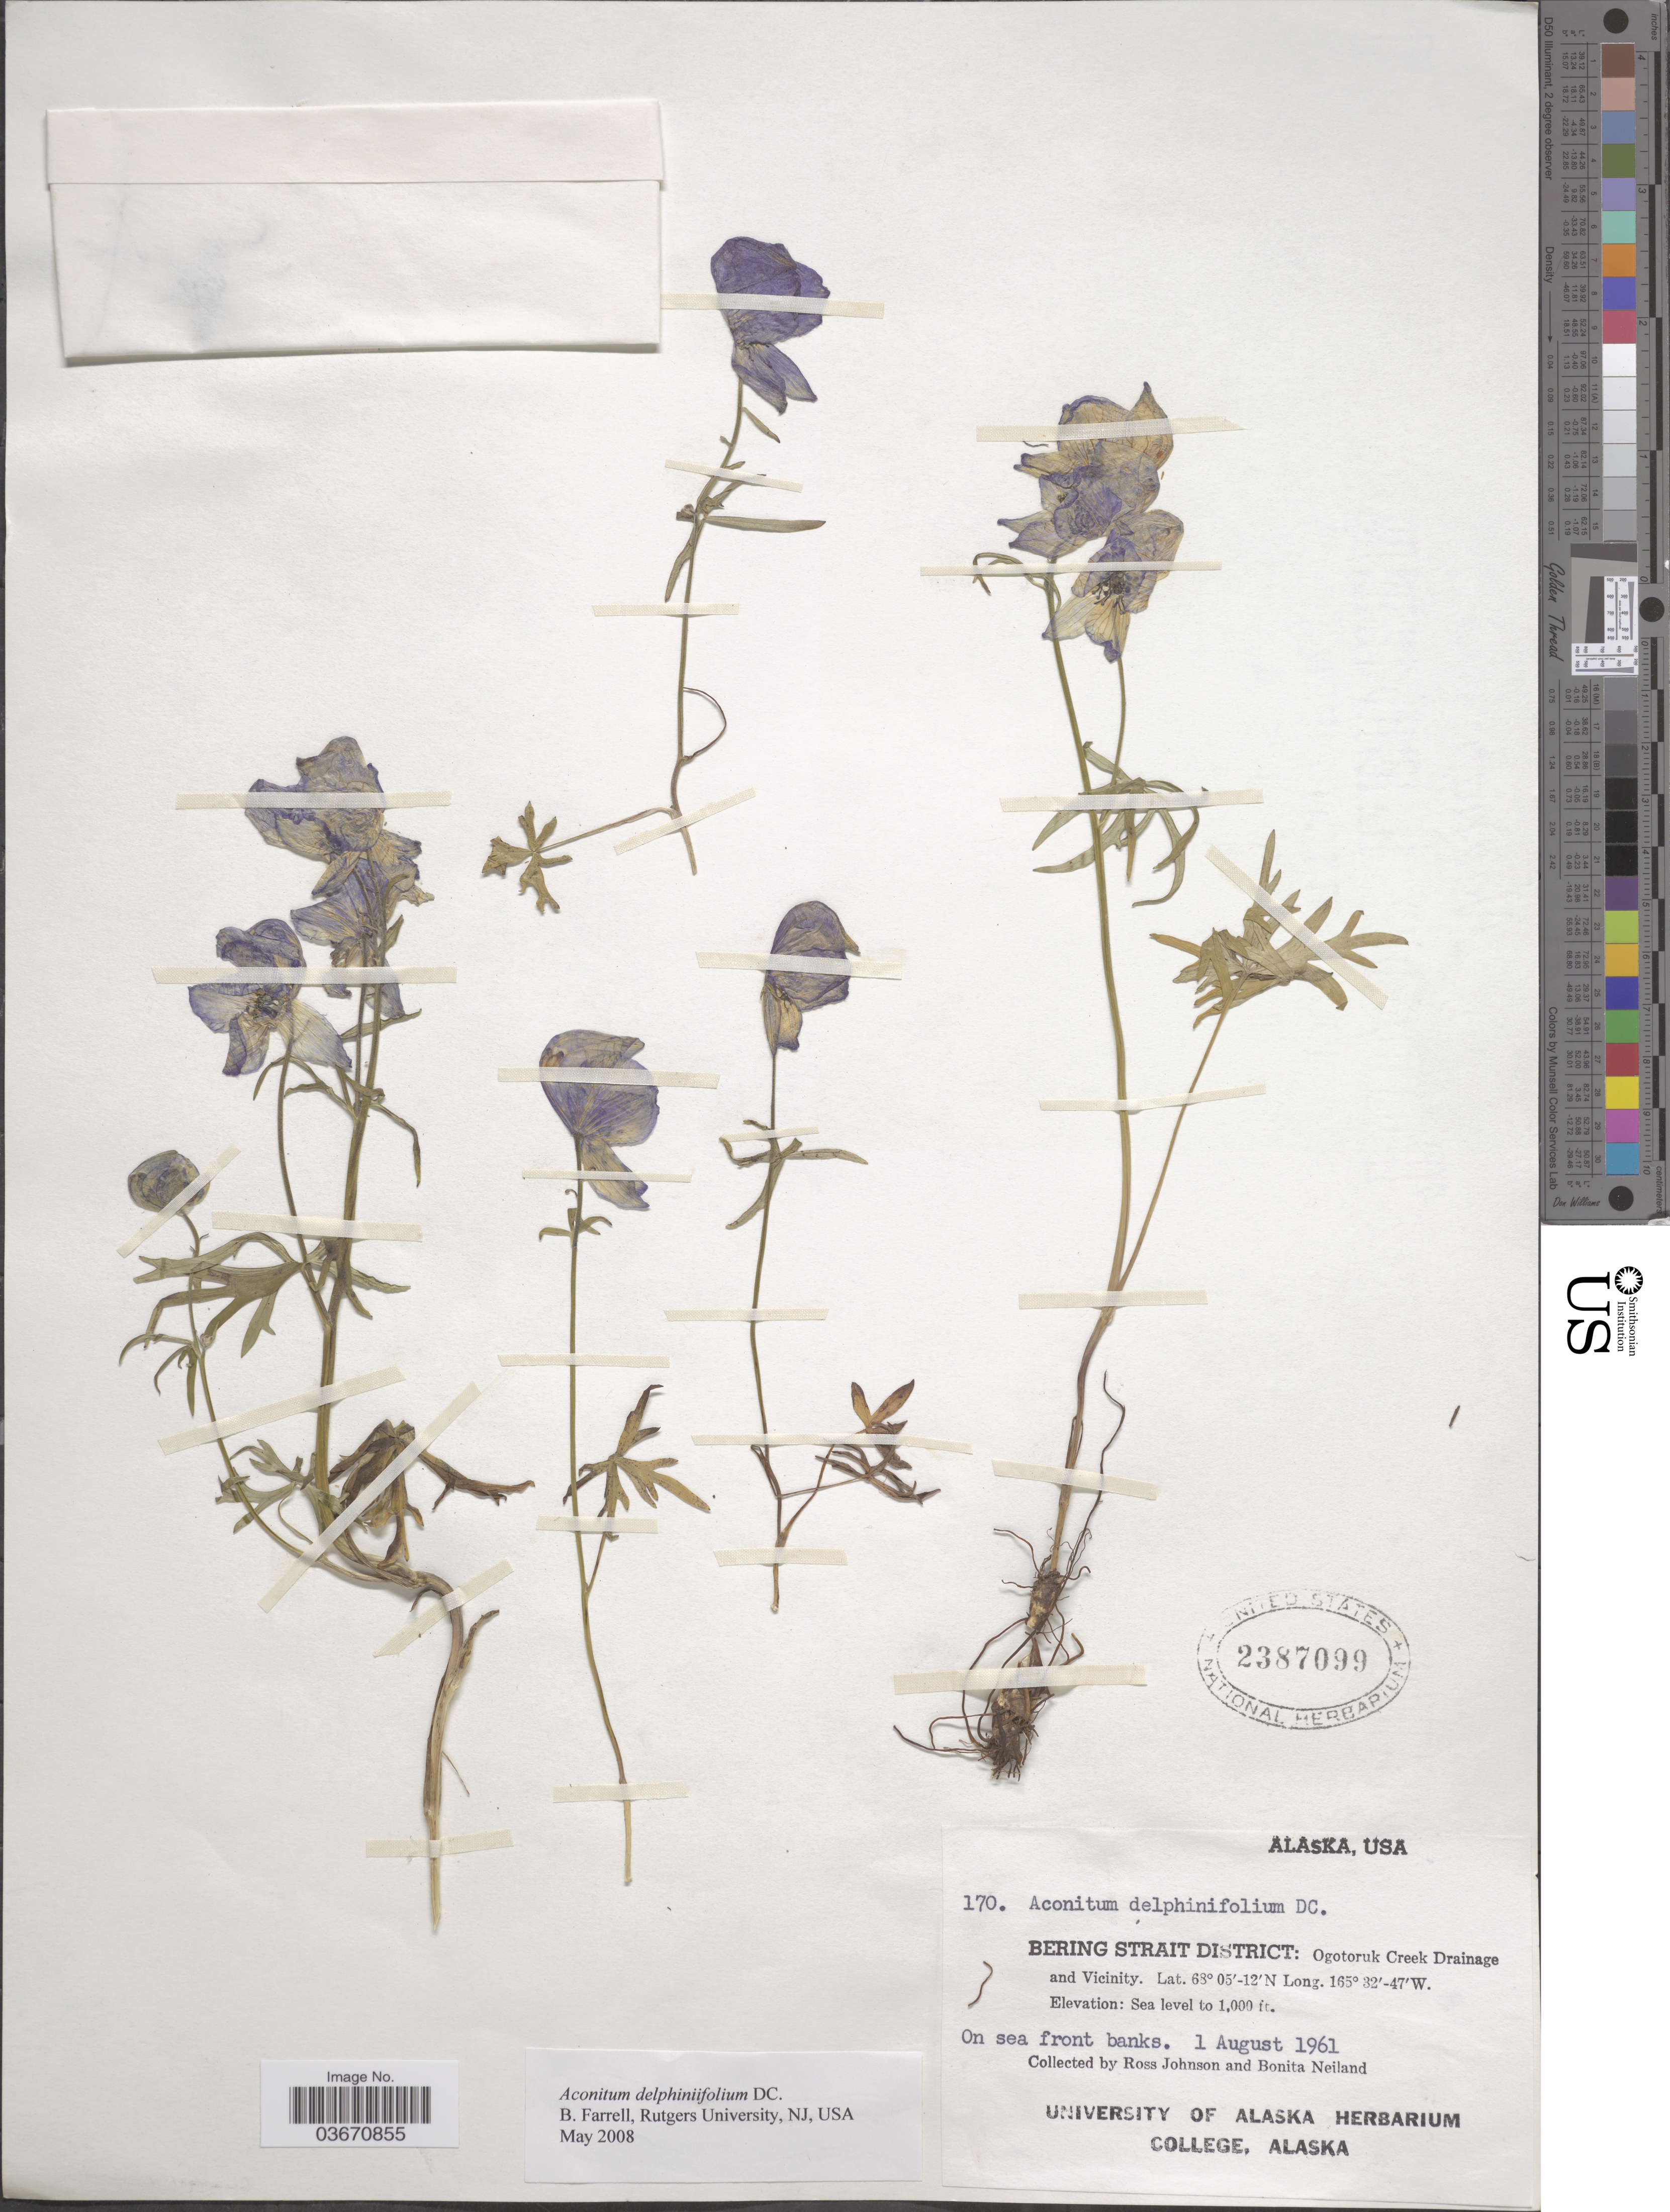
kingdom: Plantae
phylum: Tracheophyta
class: Magnoliopsida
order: Ranunculales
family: Ranunculaceae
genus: Aconitum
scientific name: Aconitum delphinifolium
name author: DC.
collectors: R. Johnson & B. Neiland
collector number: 170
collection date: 1961-08-01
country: United States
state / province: Alaska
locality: Bering Strait District: Ogotoruk Creek Drainage and Vicinity.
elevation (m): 0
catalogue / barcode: US 2387099